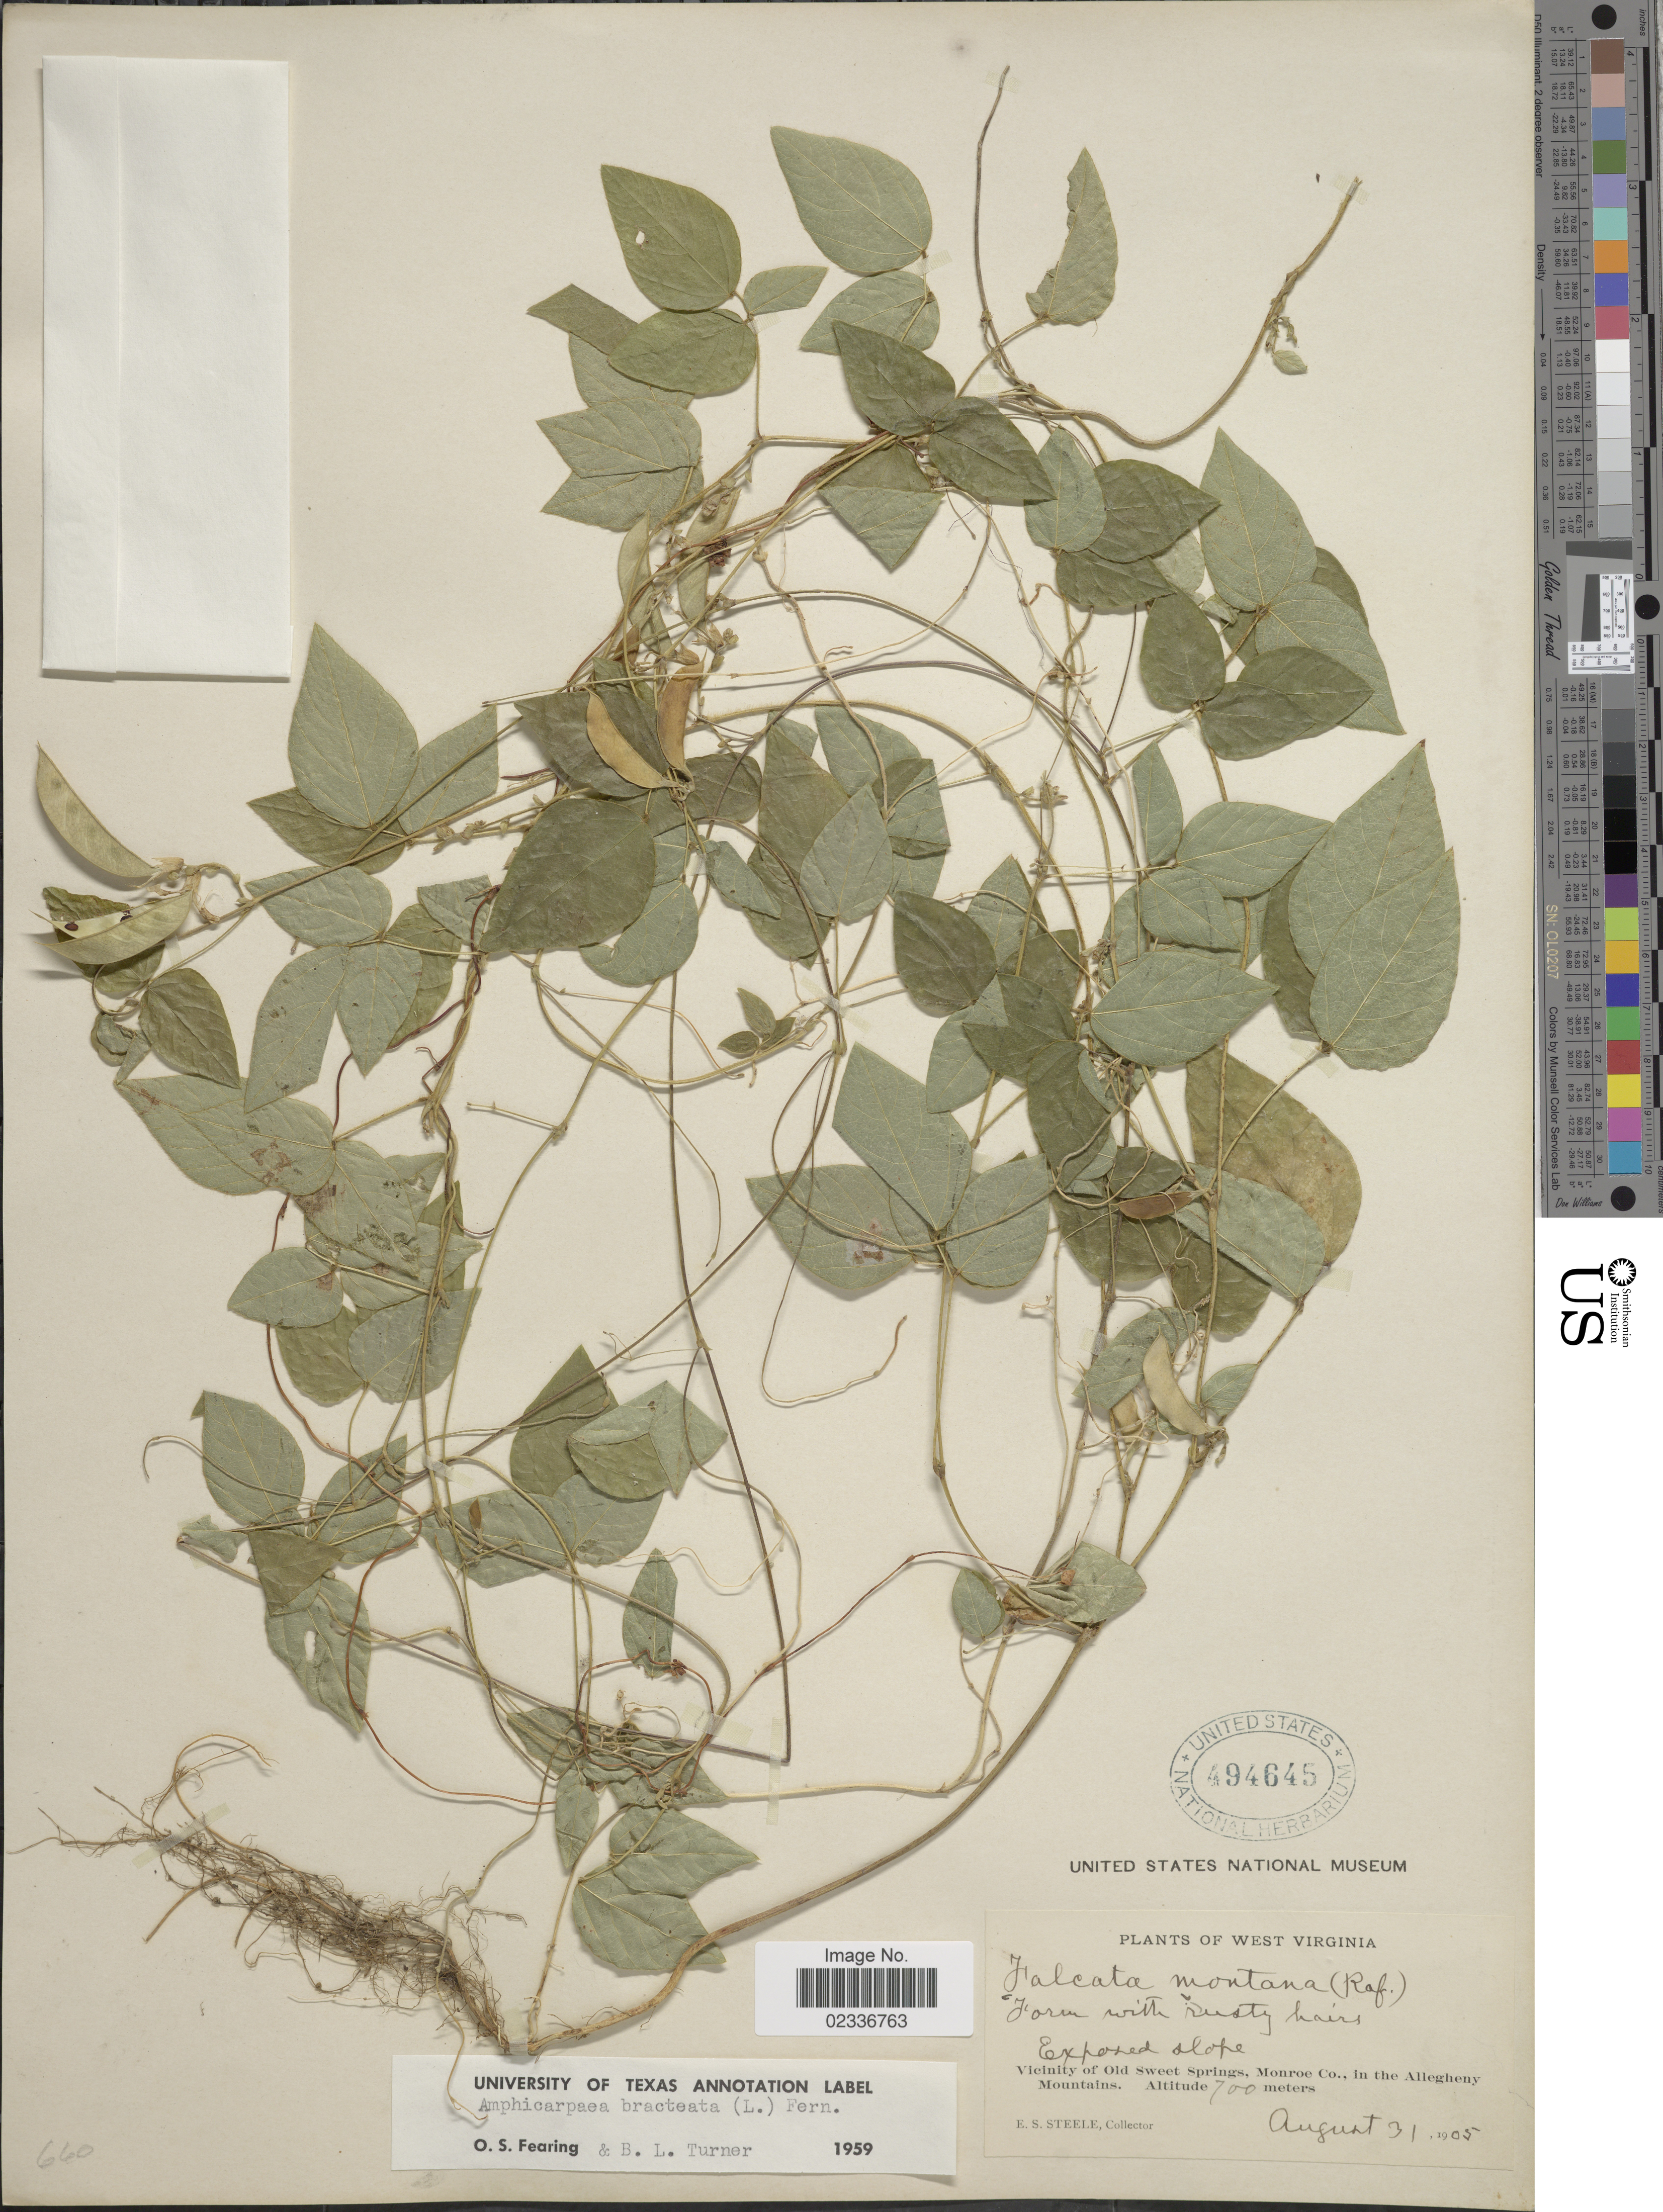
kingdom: Plantae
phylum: Tracheophyta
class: Magnoliopsida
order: Fabales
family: Fabaceae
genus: Amphicarpaea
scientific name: Amphicarpaea bracteata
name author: (L.) Fernald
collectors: E. Steele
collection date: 1905-08-31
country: United States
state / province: West Virginia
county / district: Monroe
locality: Exposed slope, vicinity of Old Sweet Springs, Monroe Co., in the Alleghney Mountains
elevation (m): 700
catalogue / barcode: US 494645